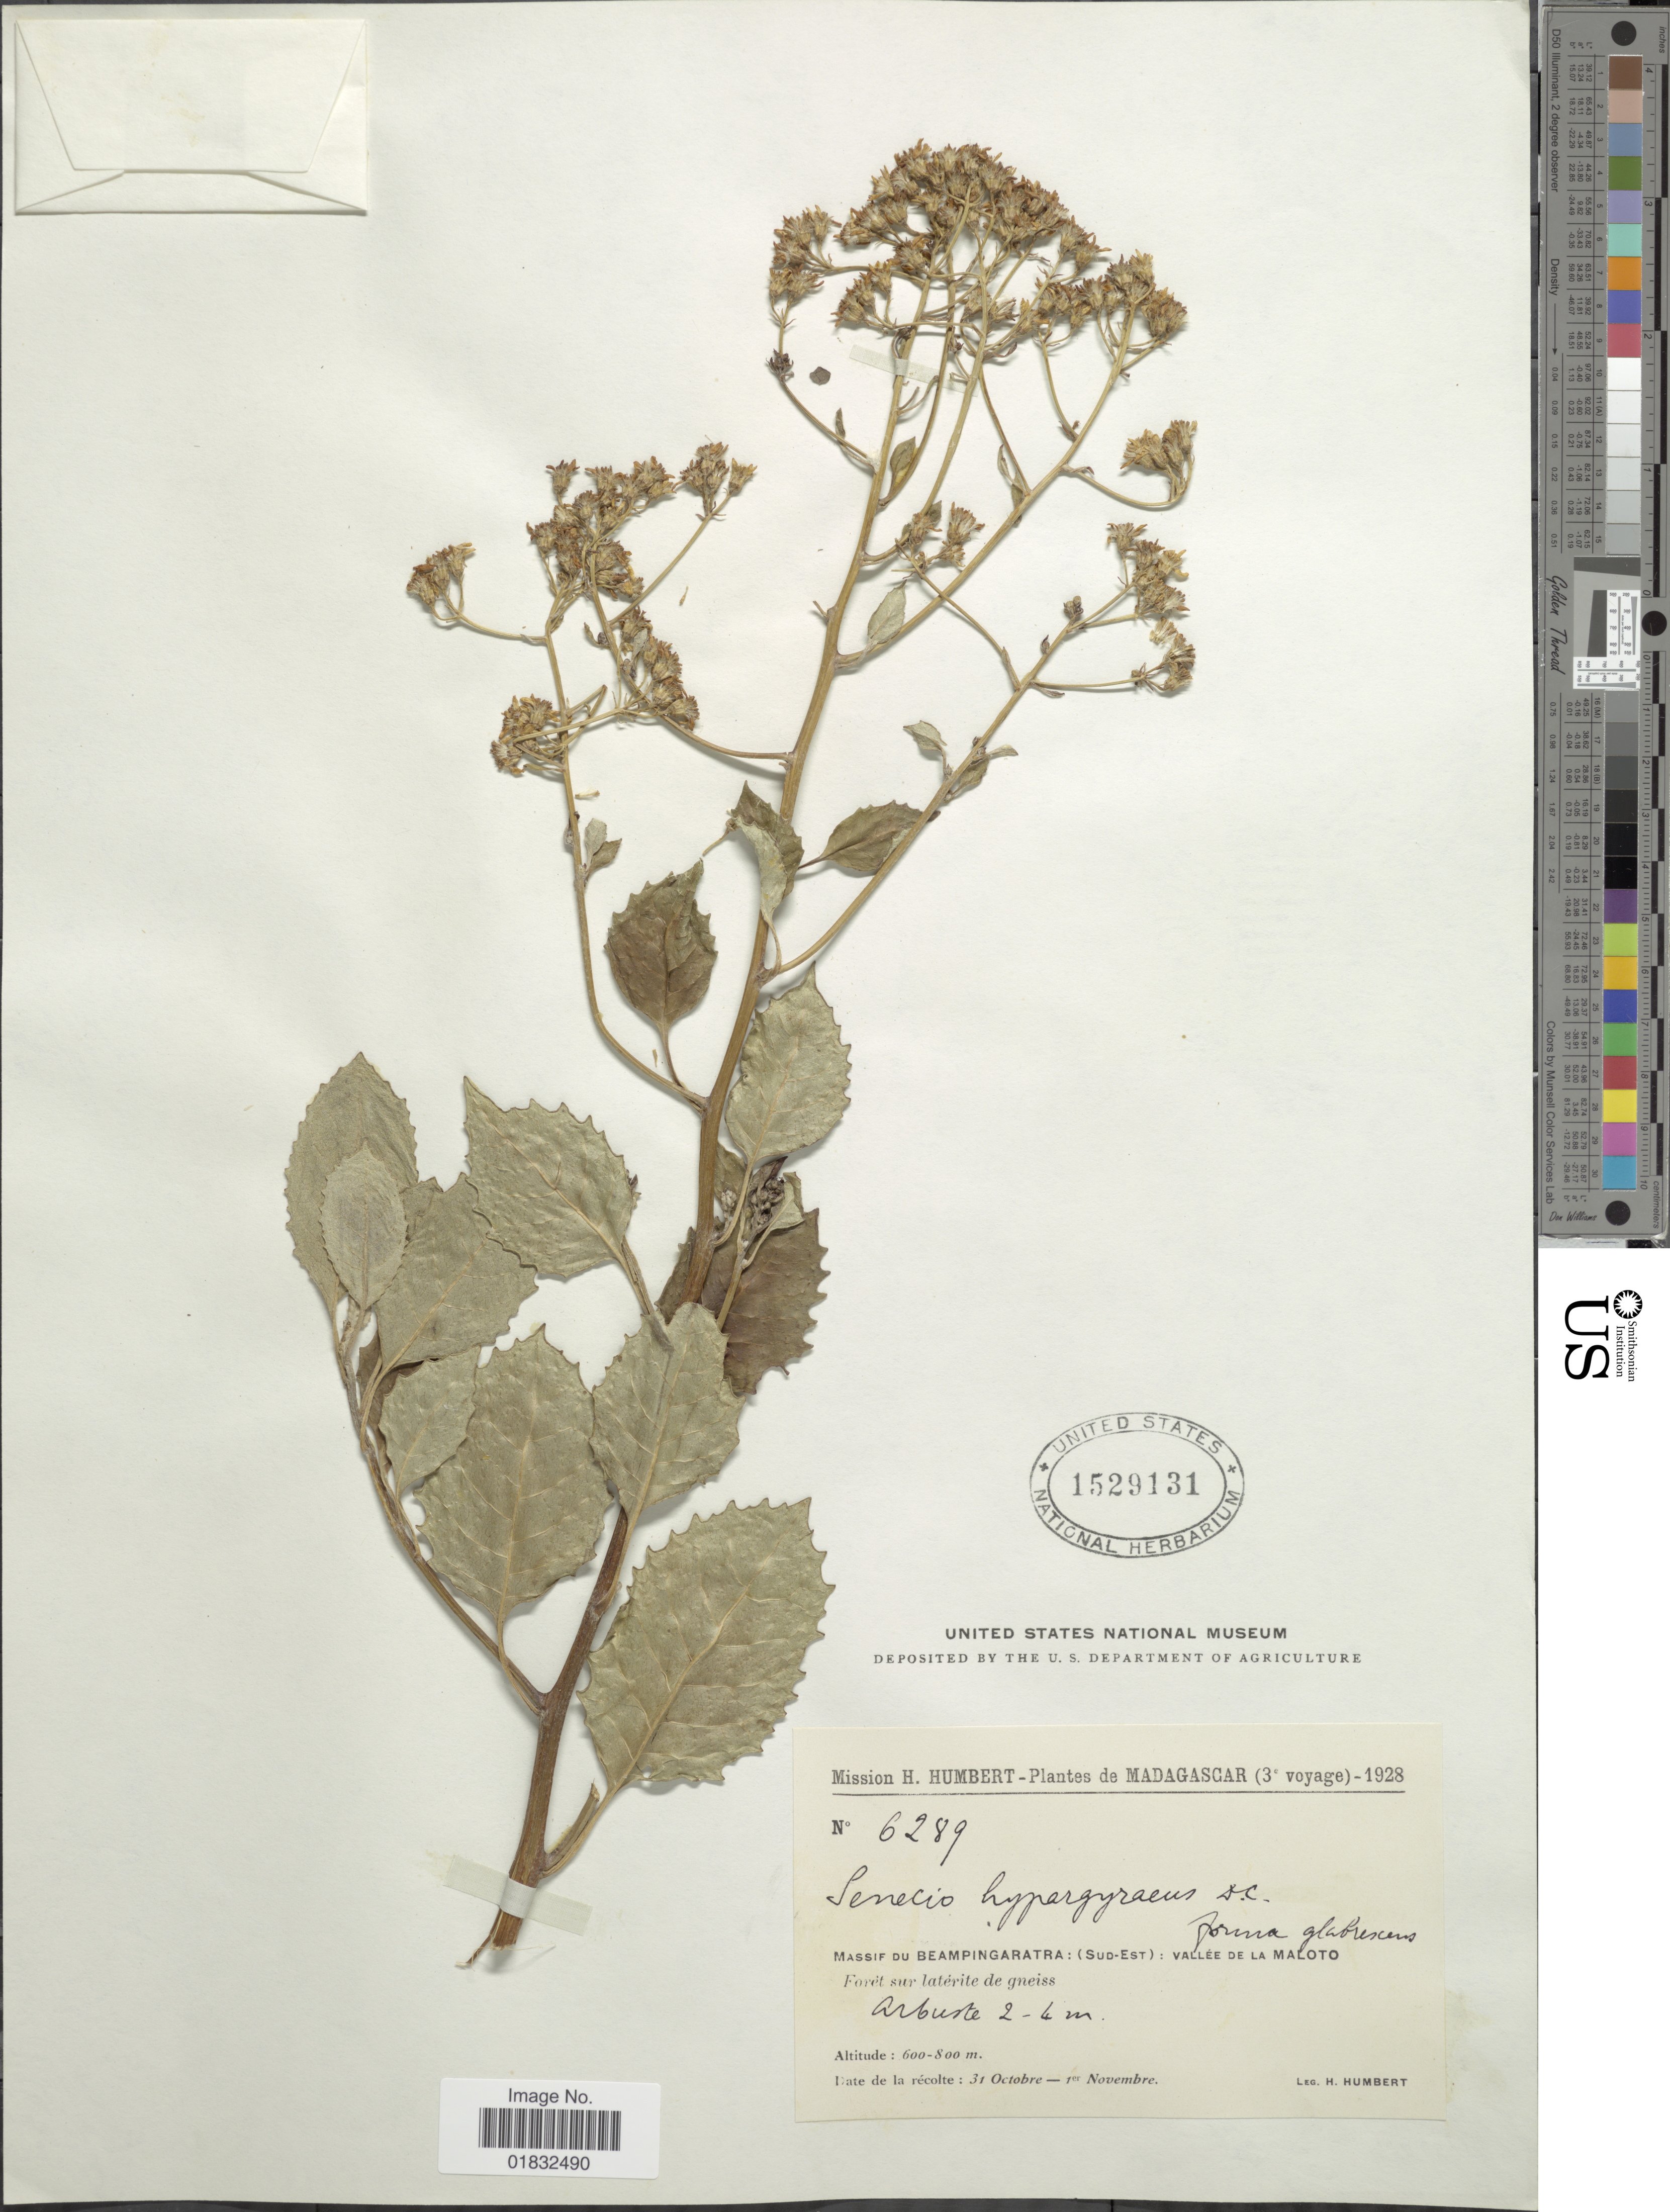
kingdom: Plantae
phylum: Tracheophyta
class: Magnoliopsida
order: Asterales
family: Asteraceae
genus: Hubertia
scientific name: Hubertia hypargyrea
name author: (DC.) C. Jeffrey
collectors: H. Humbert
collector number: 6289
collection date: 1928-10-31/1928-11-01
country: Madagascar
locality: Massif du Beampingaratra: (Sud-Est): Vallé de la Maloto, Forét sur latérite de gneis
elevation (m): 600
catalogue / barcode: US 1529131